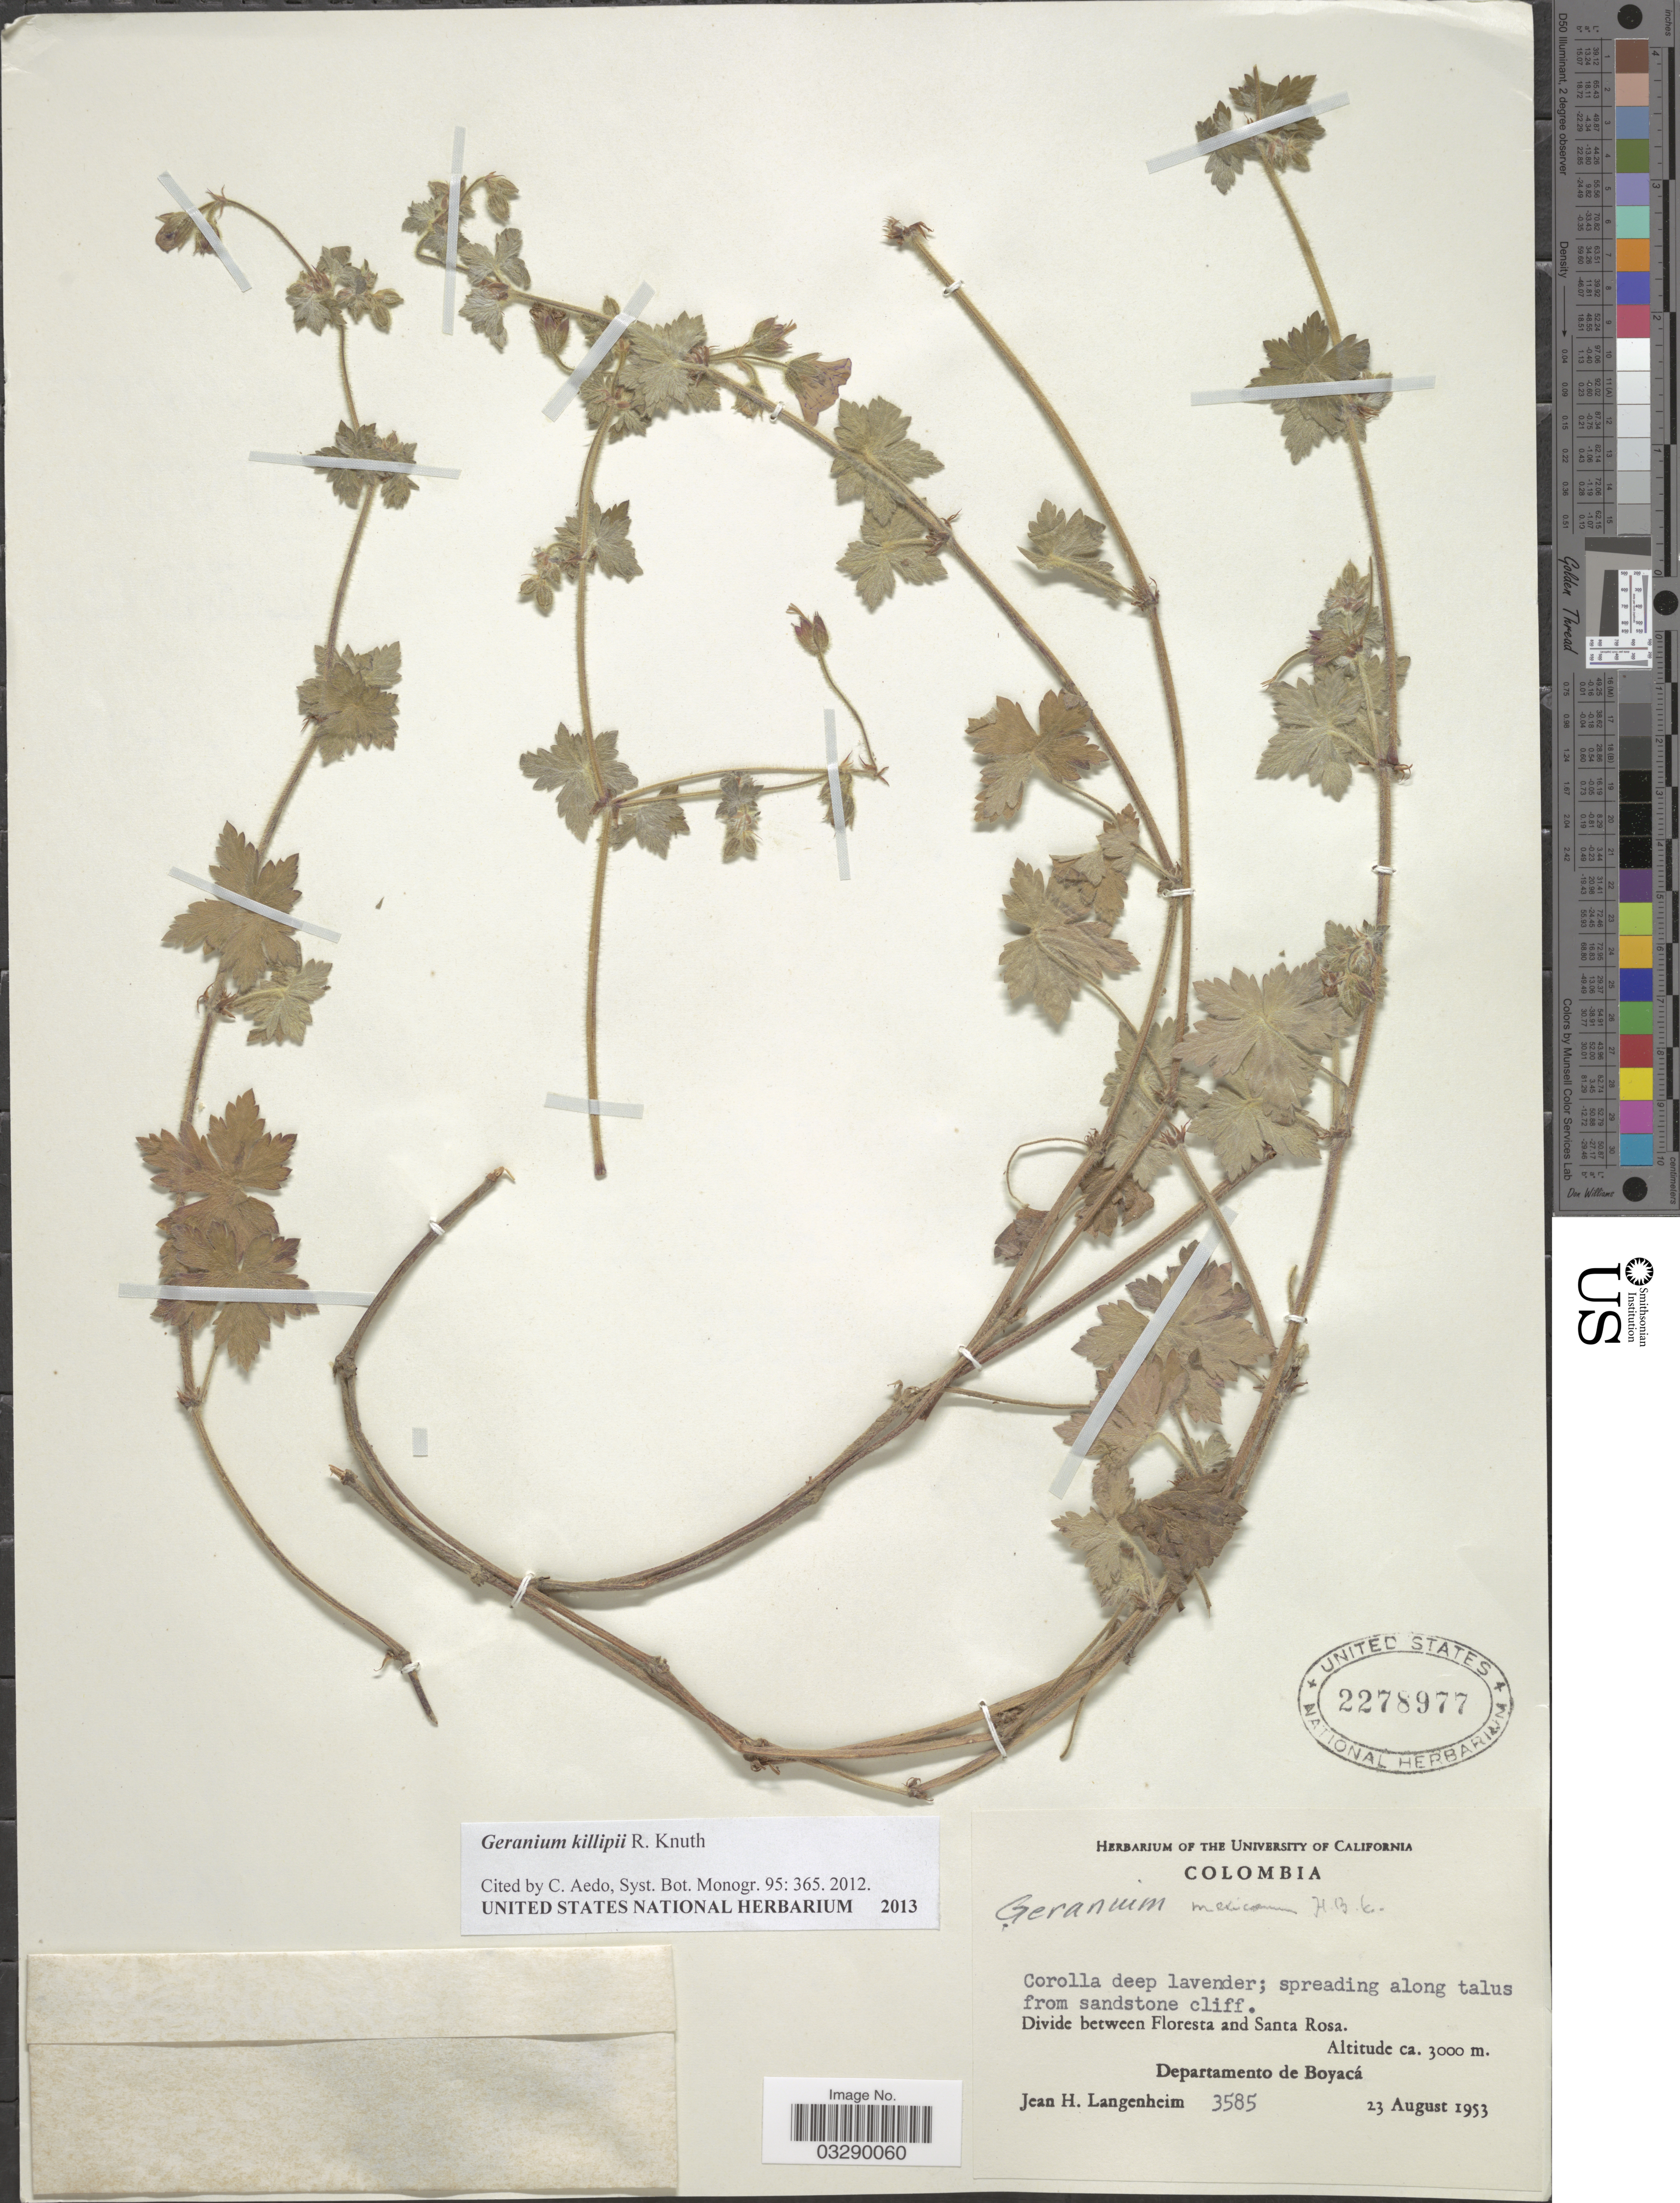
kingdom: Plantae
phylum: Tracheophyta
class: Magnoliopsida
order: Geraniales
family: Geraniaceae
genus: Geranium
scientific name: Geranium killipii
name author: R. Knuth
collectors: J. H. Langenheim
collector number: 3585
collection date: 1953-08-23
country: Colombia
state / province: Boyacá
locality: Divide between Floresta and Santa Rosa. Departamento de Boyacá.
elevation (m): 3000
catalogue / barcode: US 2278977